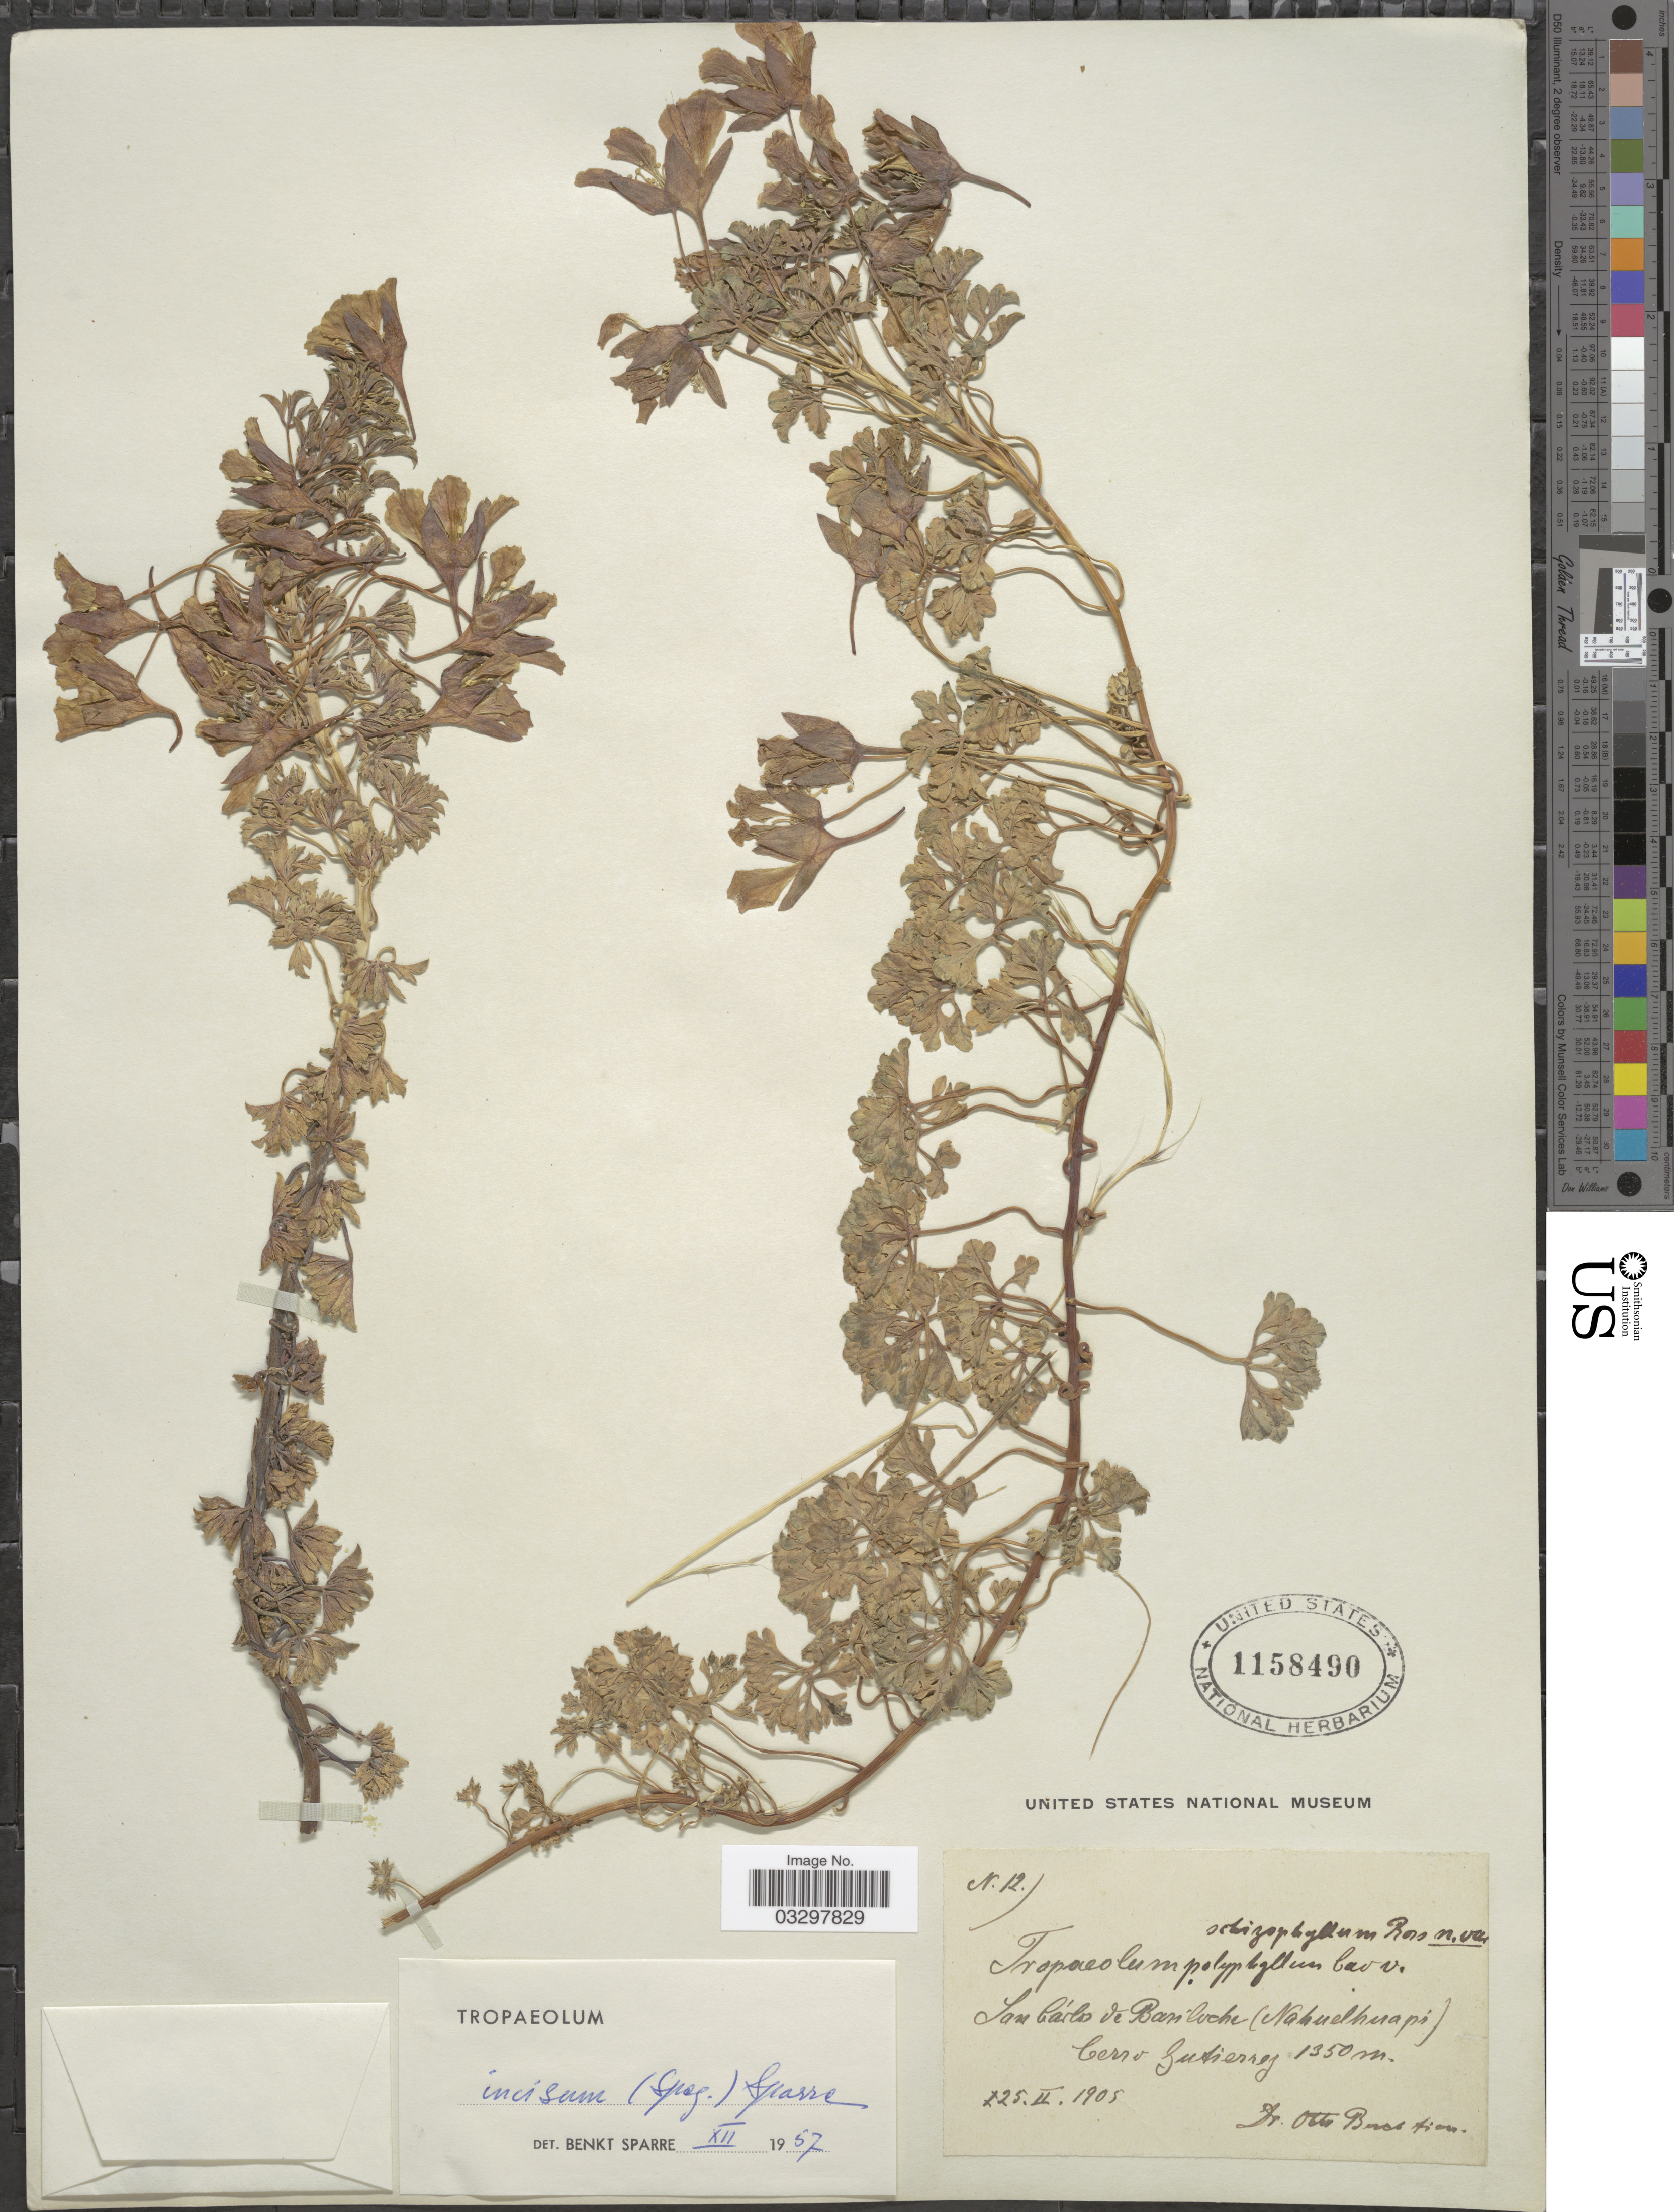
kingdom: Plantae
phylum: Tracheophyta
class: Magnoliopsida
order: Brassicales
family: Tropaeolaceae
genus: Tropaeolum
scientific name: Tropaeolum incisum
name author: (Speg.) Sparre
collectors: O. Buchtien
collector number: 12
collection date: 1905-02-25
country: Argentina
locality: San Cárlos de Bariloche (Nahuelhuapi), Cerro Gutierrez.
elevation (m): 1350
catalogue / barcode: US 1158490